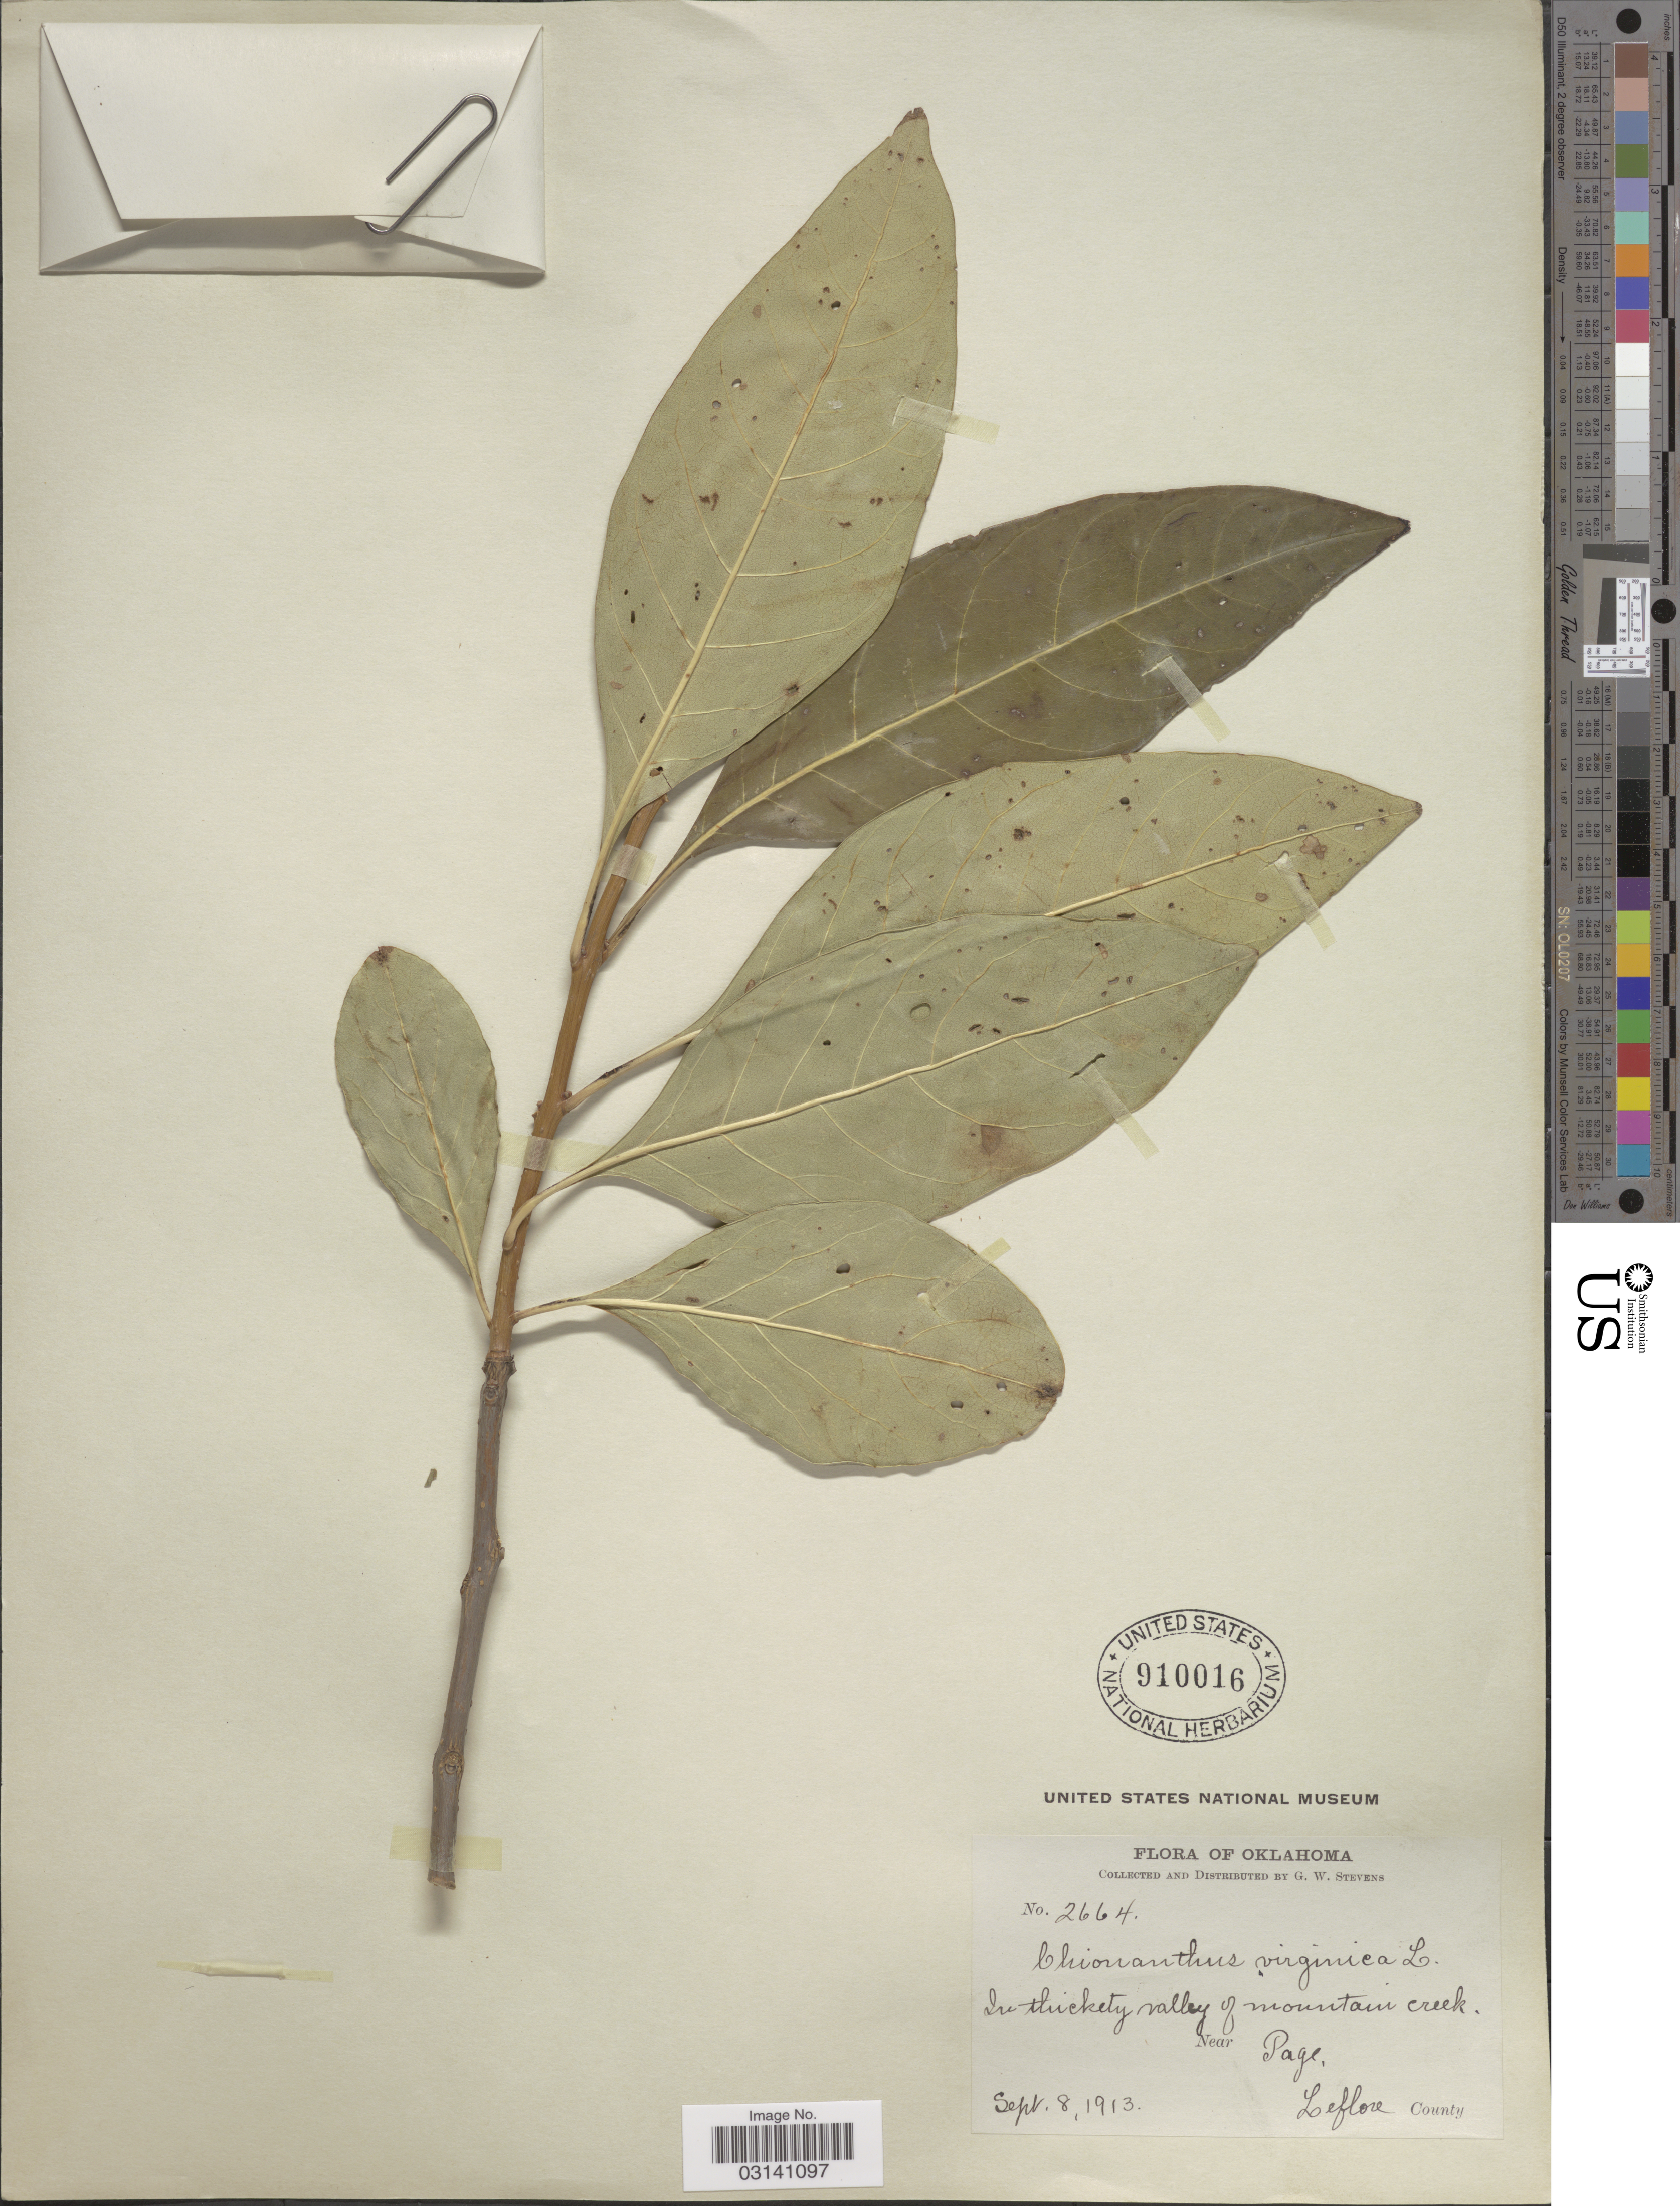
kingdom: Plantae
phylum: Tracheophyta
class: Magnoliopsida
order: Lamiales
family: Oleaceae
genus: Chionanthus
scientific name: Chionanthus virginicus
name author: L.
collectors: G. W. Stevens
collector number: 2664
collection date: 1913-09-08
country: United States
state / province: Oklahoma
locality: Near Page, Leflore County.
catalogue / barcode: US 910016